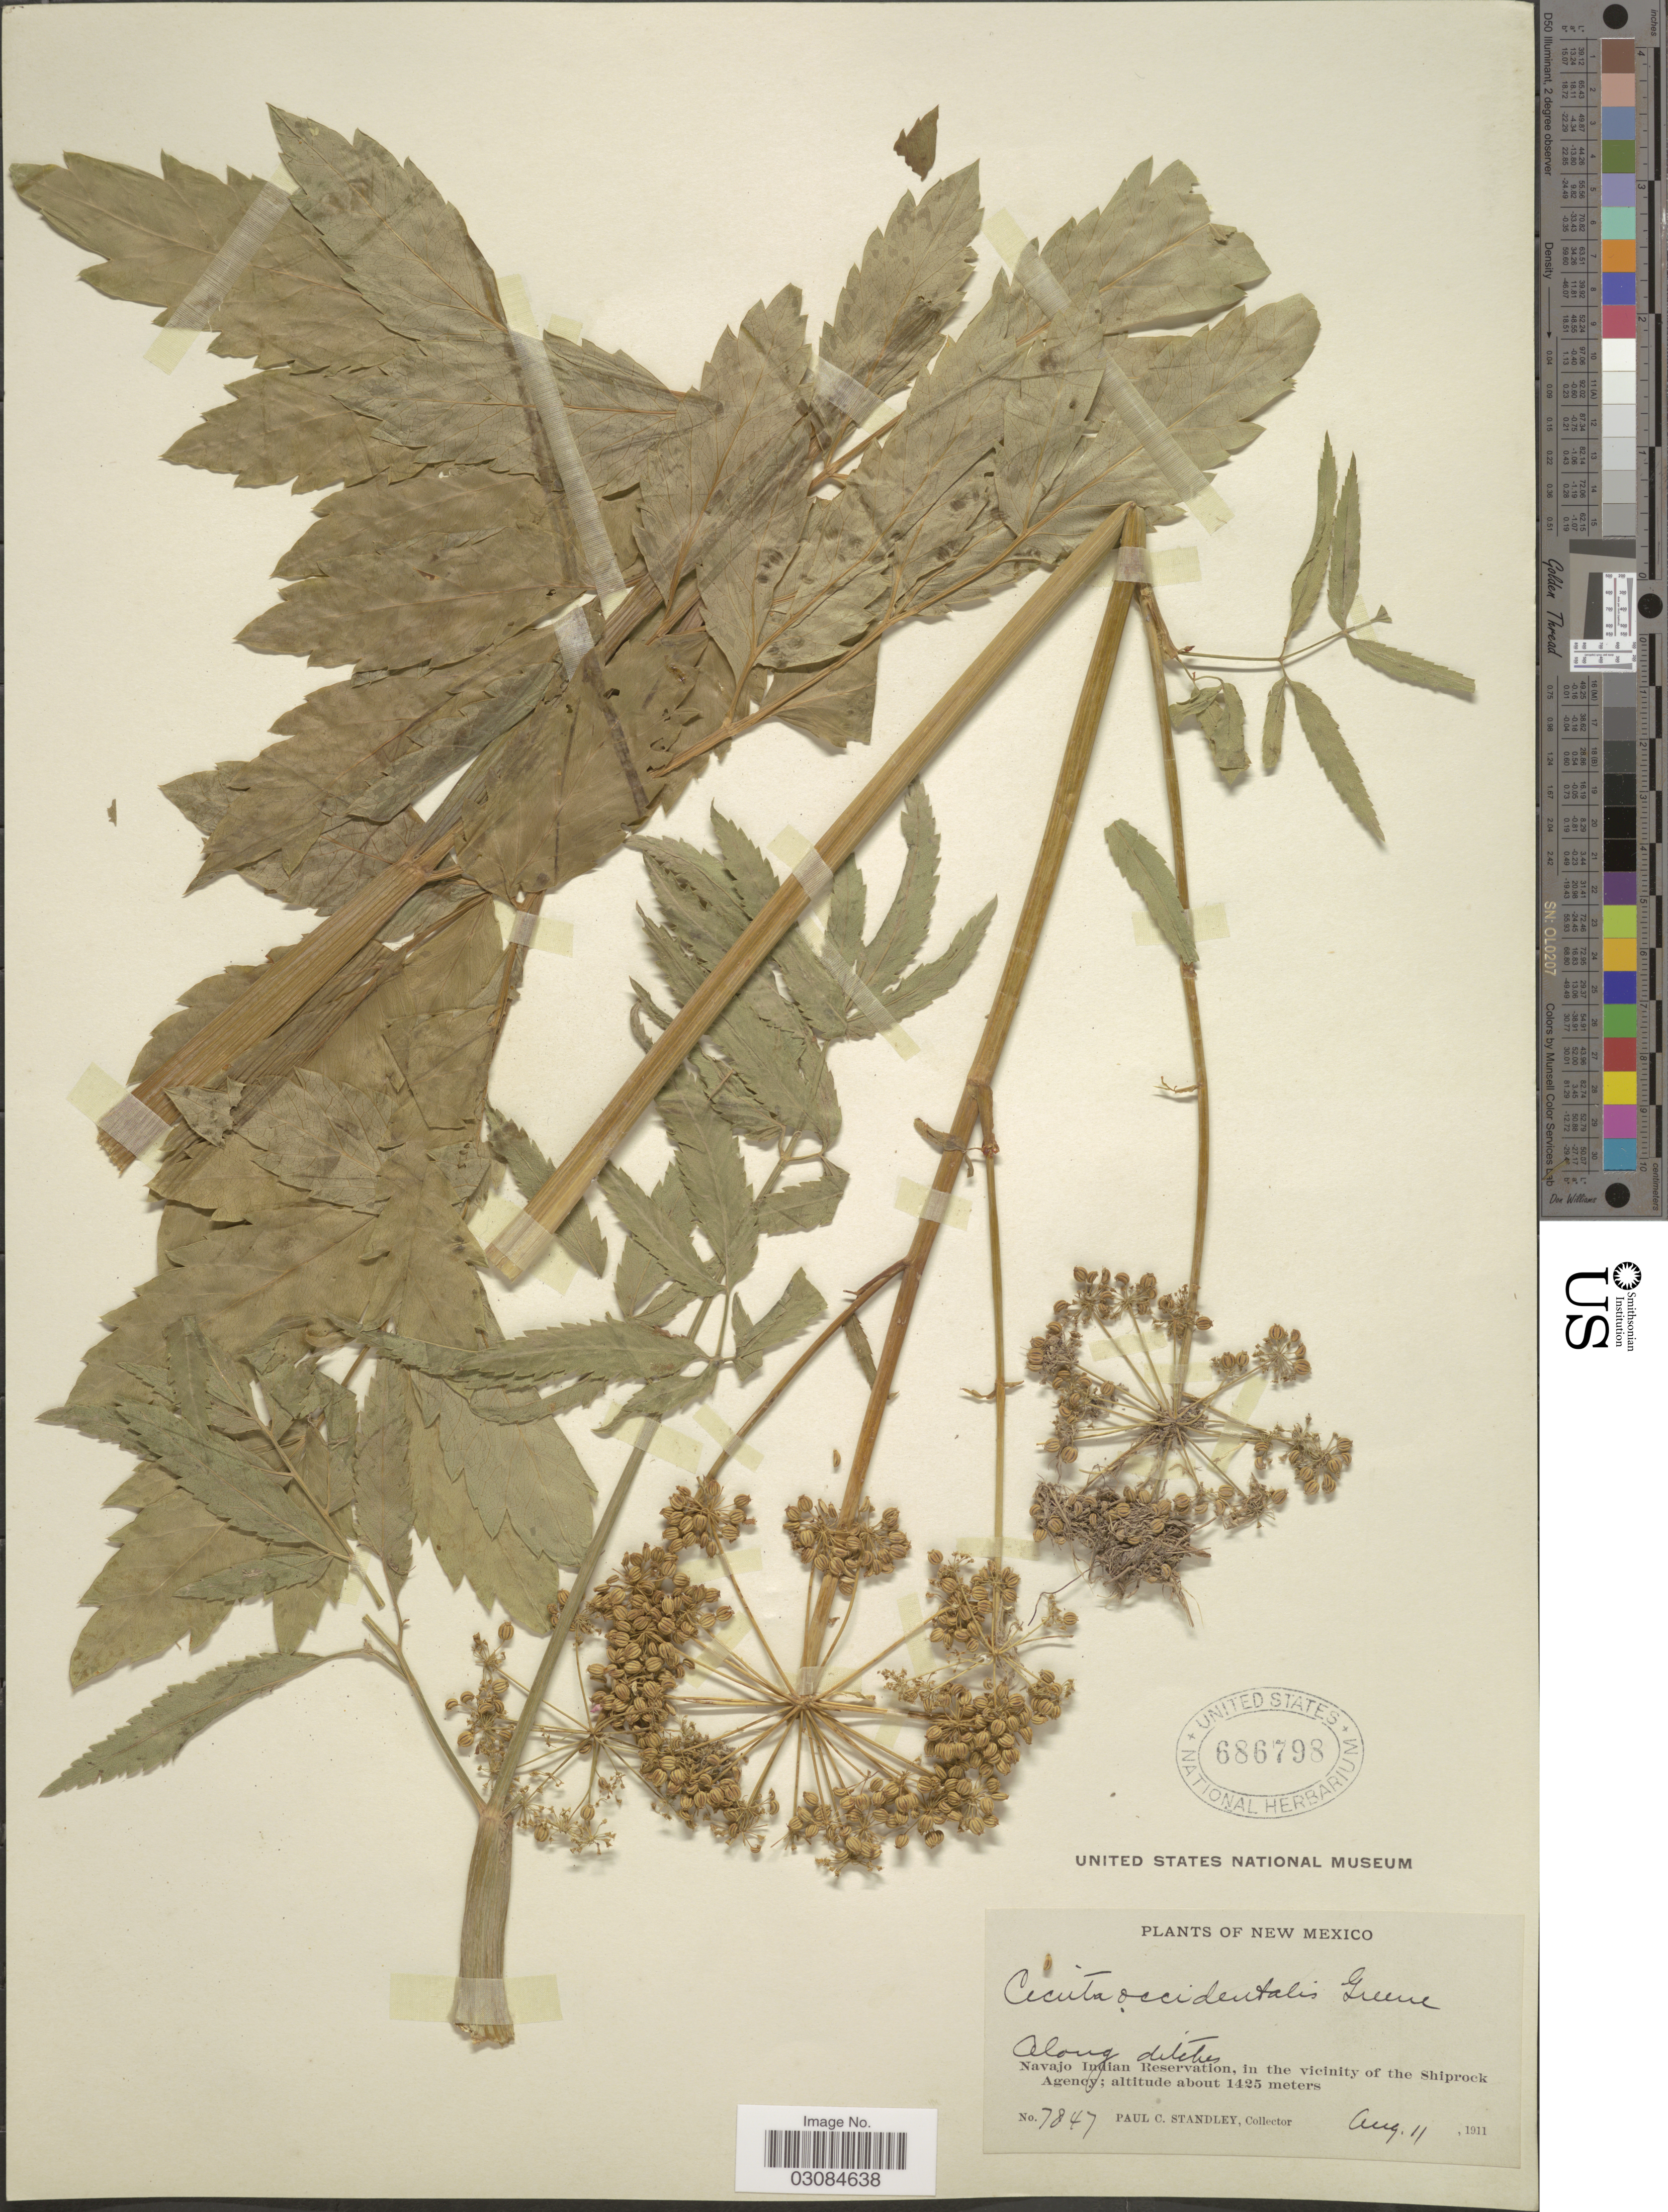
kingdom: Plantae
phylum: Tracheophyta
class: Magnoliopsida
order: Apiales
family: Apiaceae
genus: Cicuta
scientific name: Cicuta occidentalis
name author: Greene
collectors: P. C. Standley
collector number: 7847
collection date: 1911-08-11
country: United States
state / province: New Mexico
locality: Along ditches. Navajo Indian Reservation, in the vicinity of the Shiprock Agency.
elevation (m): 1425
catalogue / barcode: US 686798